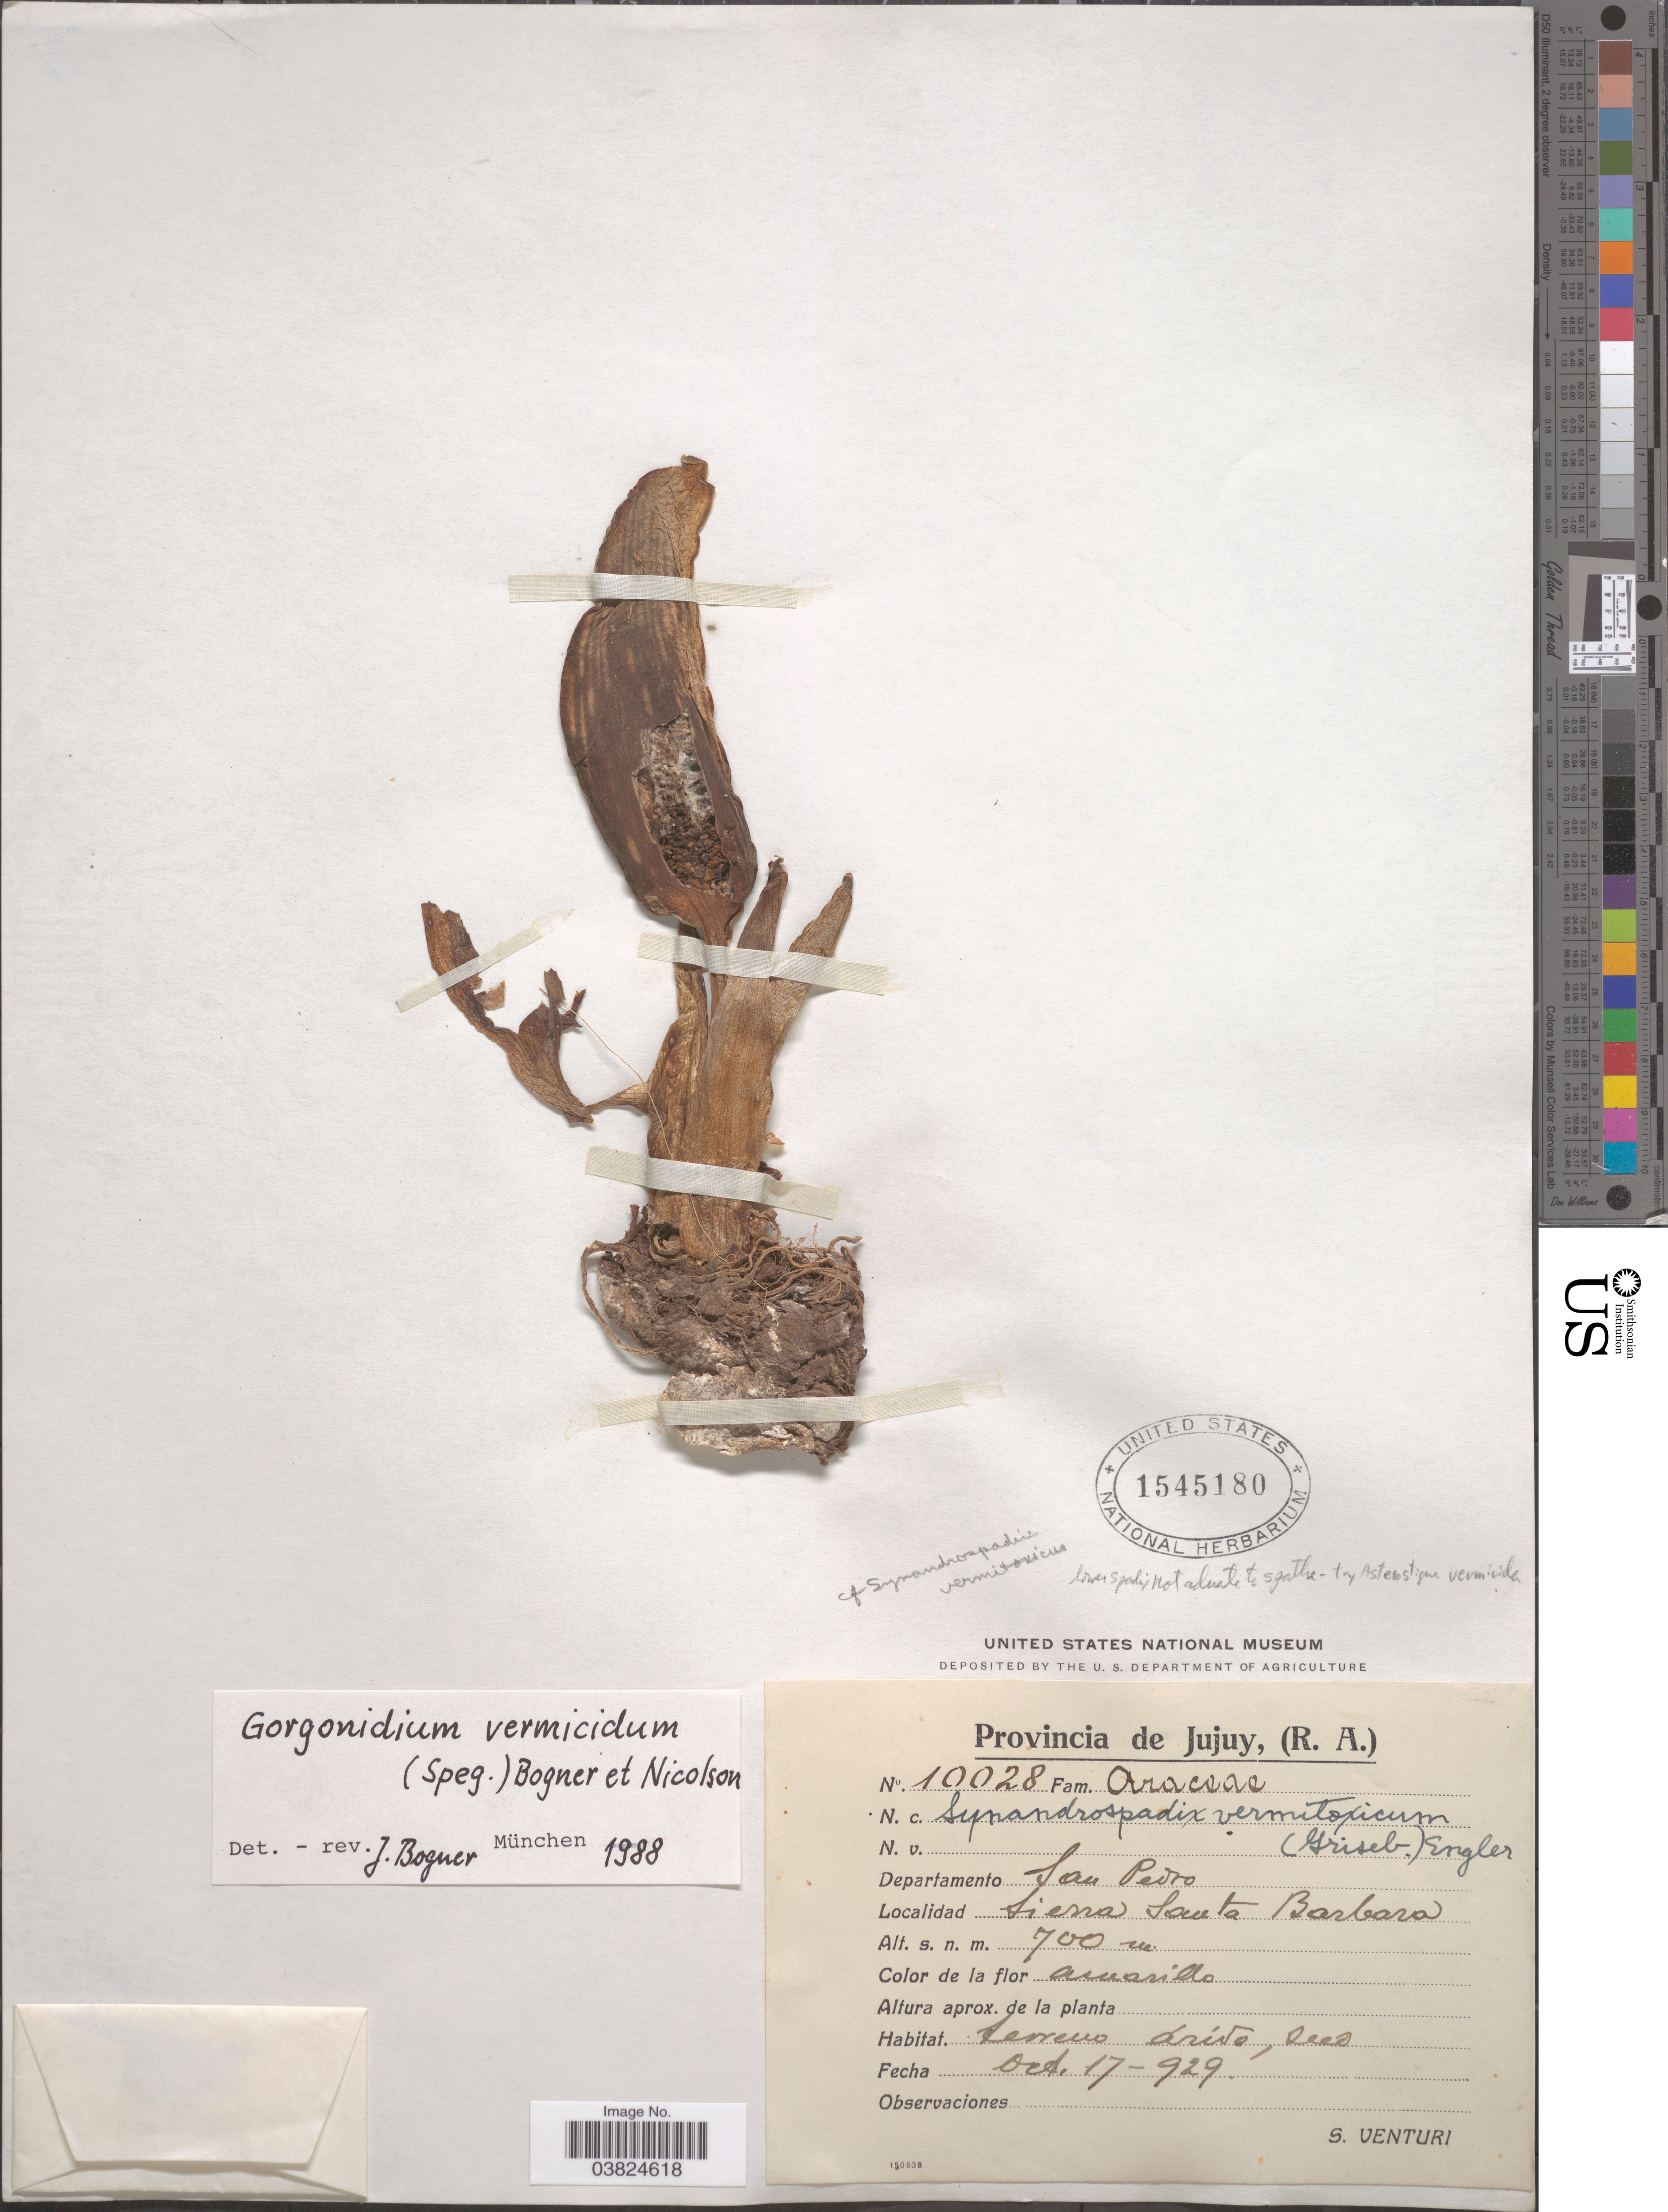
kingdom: Plantae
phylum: Tracheophyta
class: Liliopsida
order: Alismatales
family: Araceae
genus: Gorgonidium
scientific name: Gorgonidium vermicidum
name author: (Speg.) Bogner & Nicholson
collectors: S. Venturi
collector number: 10028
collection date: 1929-10-17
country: Argentina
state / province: Jujuy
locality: Departmento San Pedro. Sierra Santa Barbara.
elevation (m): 700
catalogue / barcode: US 1545180